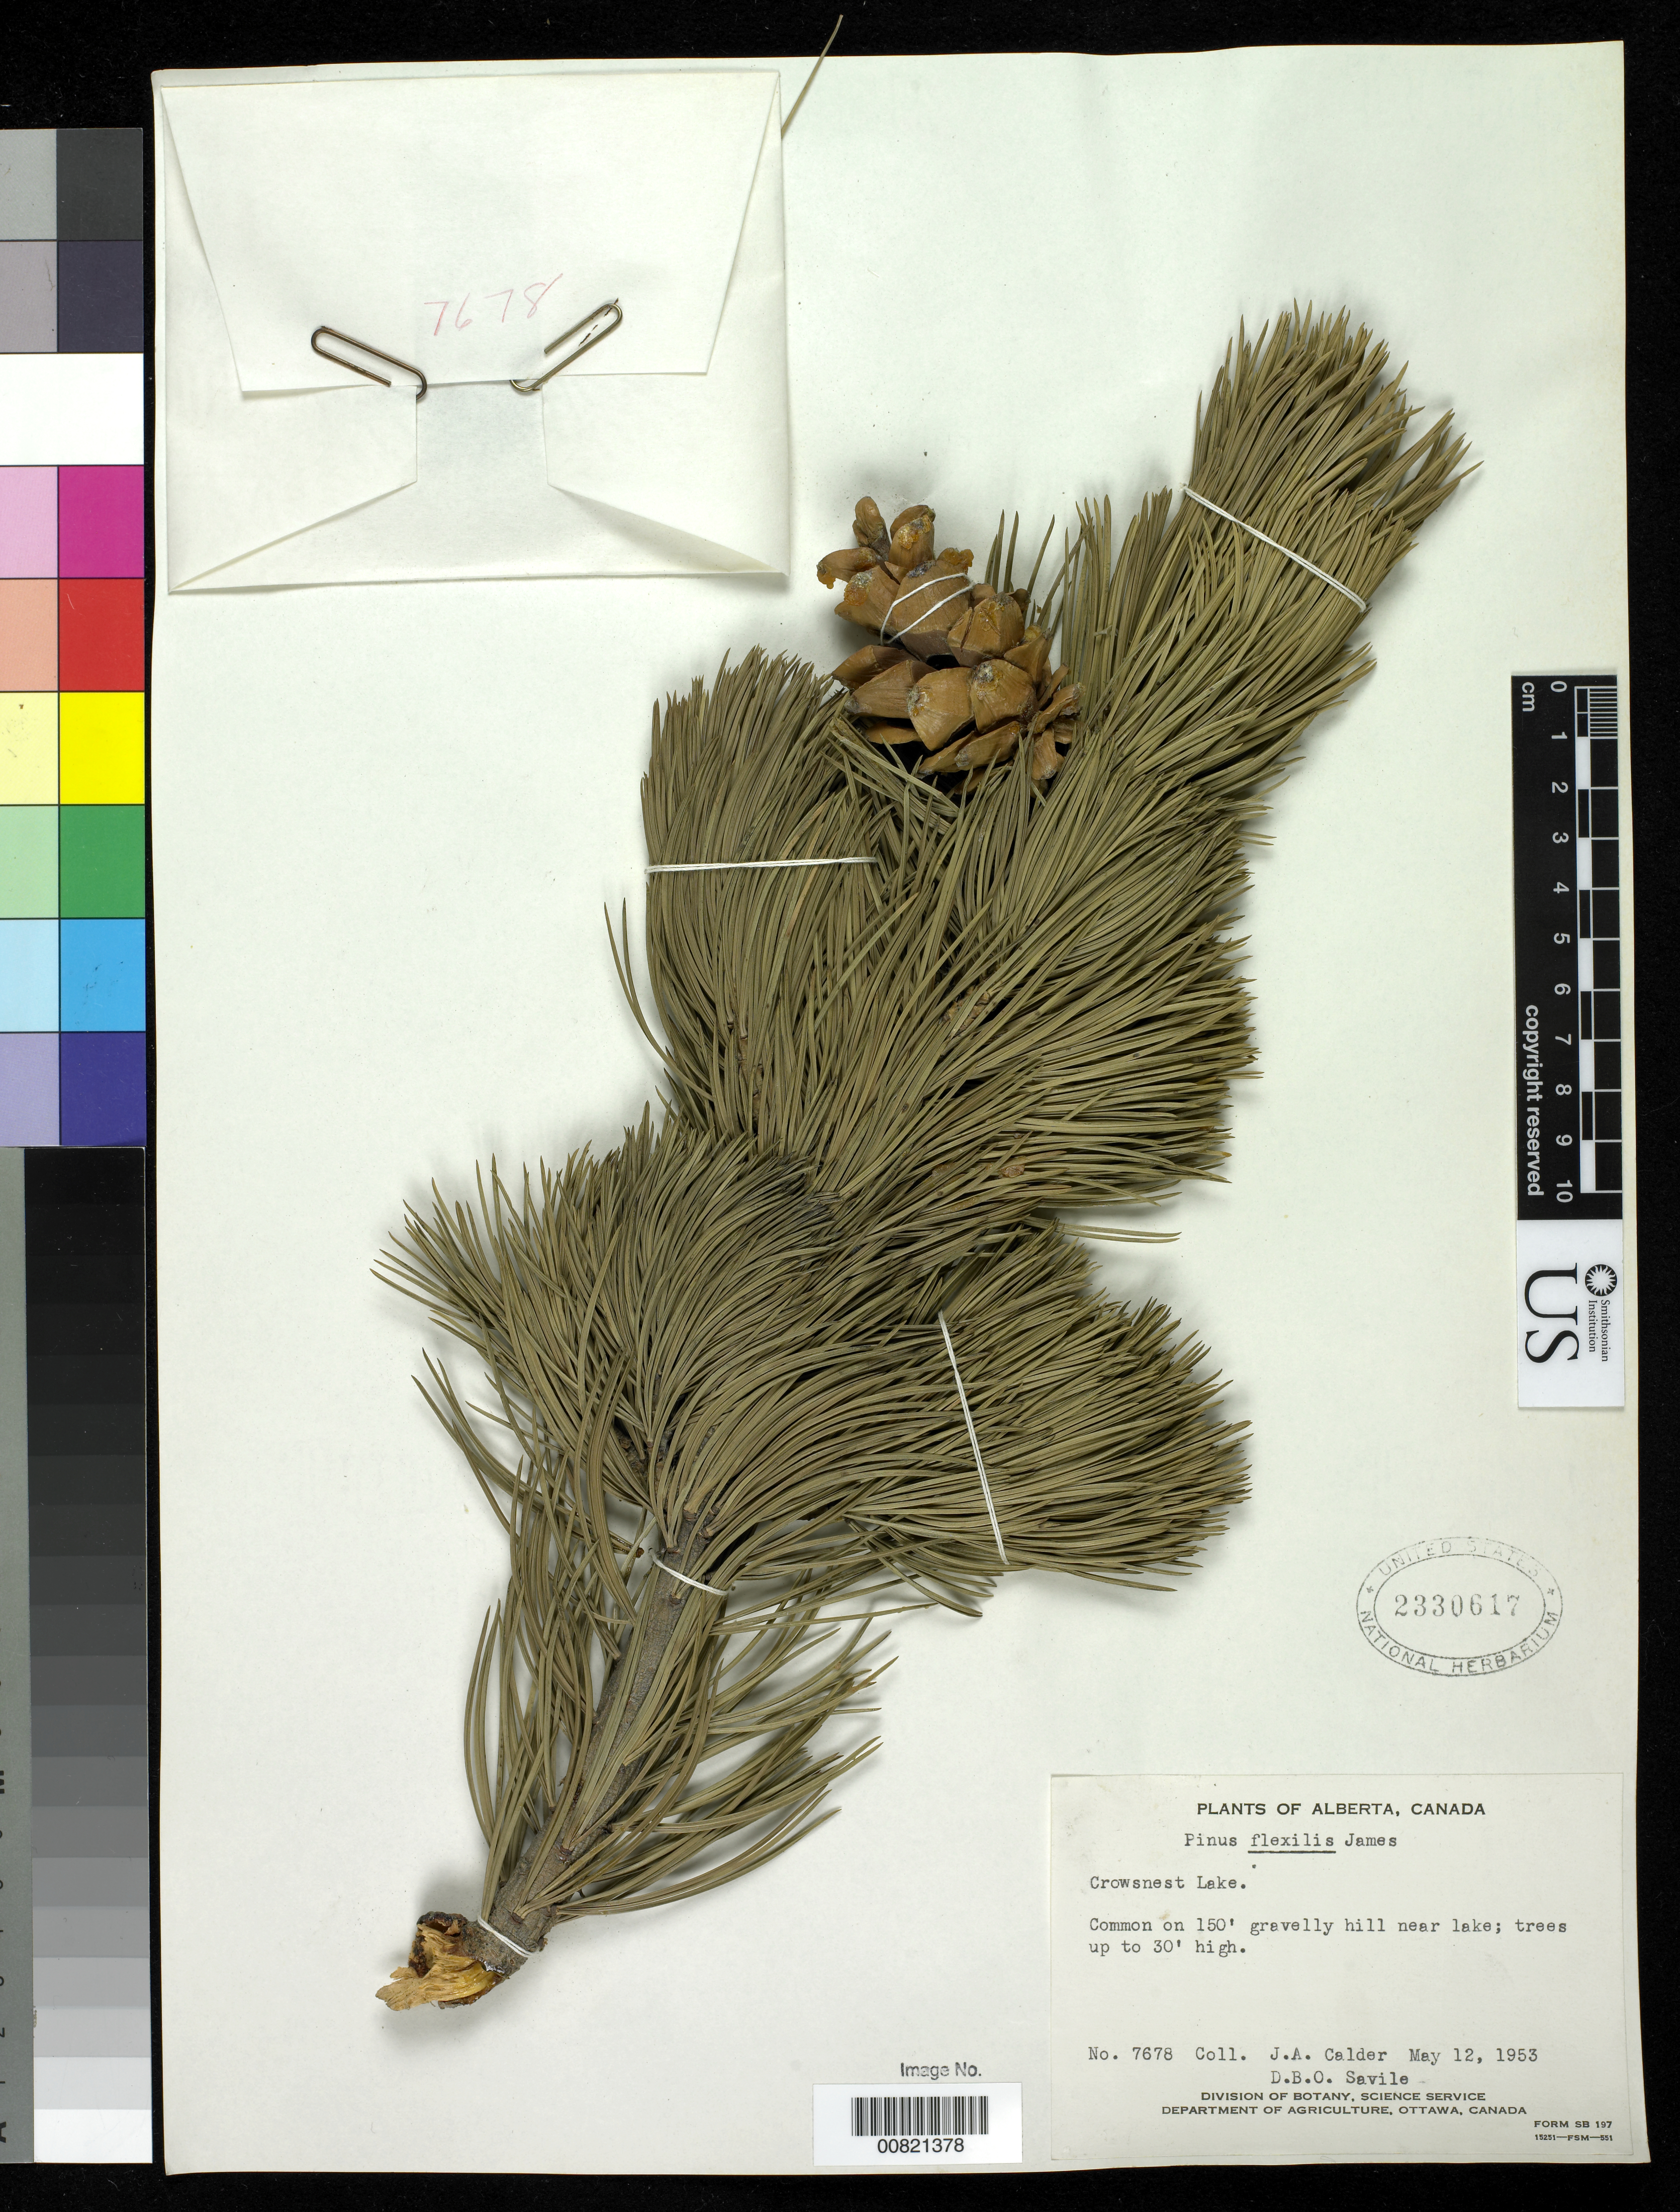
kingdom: Plantae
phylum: Tracheophyta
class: Pinopsida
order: Pinales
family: Pinaceae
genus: Pinus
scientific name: Pinus flexilis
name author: E. James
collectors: J. A. Calder & D. Savile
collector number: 7678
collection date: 1953-05-12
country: Canada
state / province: Alberta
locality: Crowsnest Lake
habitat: Common on 150 ft gravelly hill near lake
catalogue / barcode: US 2330617